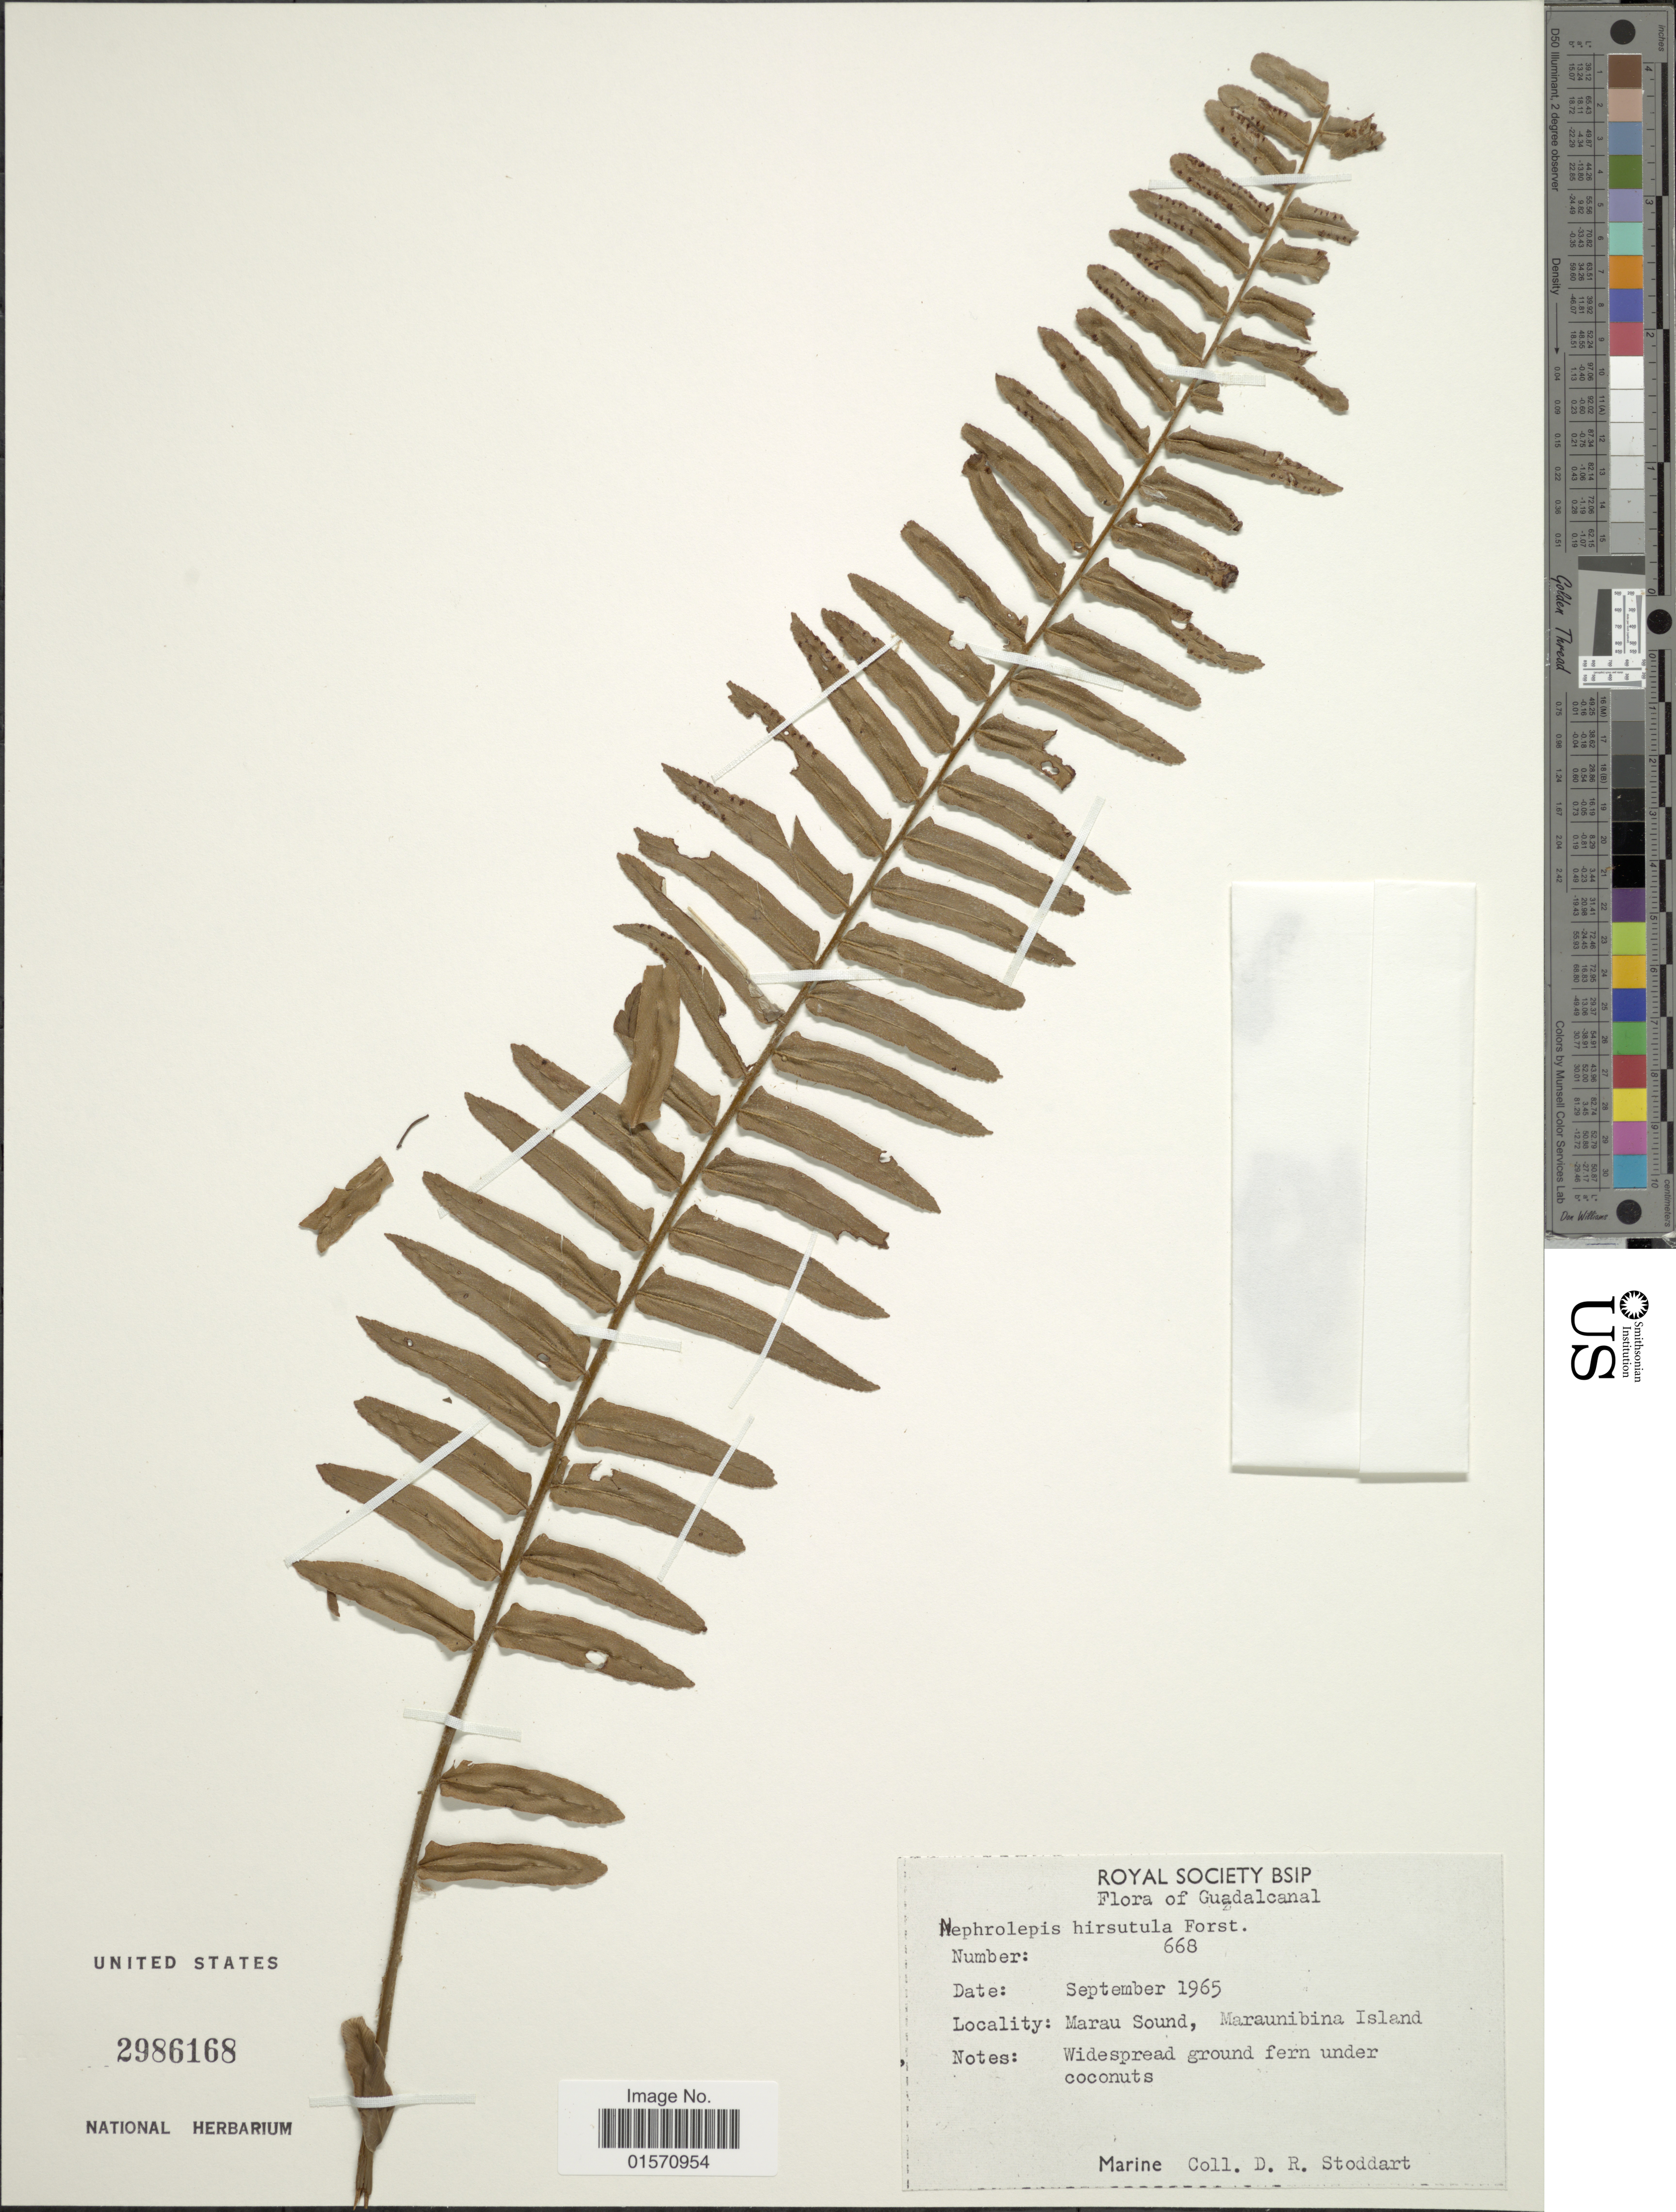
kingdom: Plantae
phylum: Tracheophyta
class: Polypodiopsida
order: Polypodiales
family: Nephrolepidaceae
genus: Nephrolepis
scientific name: Nephrolepis hirsutula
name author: (G. Forst.) C. Presl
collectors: D. R. Stoddart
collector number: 668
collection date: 1965-09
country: Solomon Islands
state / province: Solomon Islands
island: Guadalcanal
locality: Guadalcanal. Marau Sound, Maraunibina Island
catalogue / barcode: US 2986168